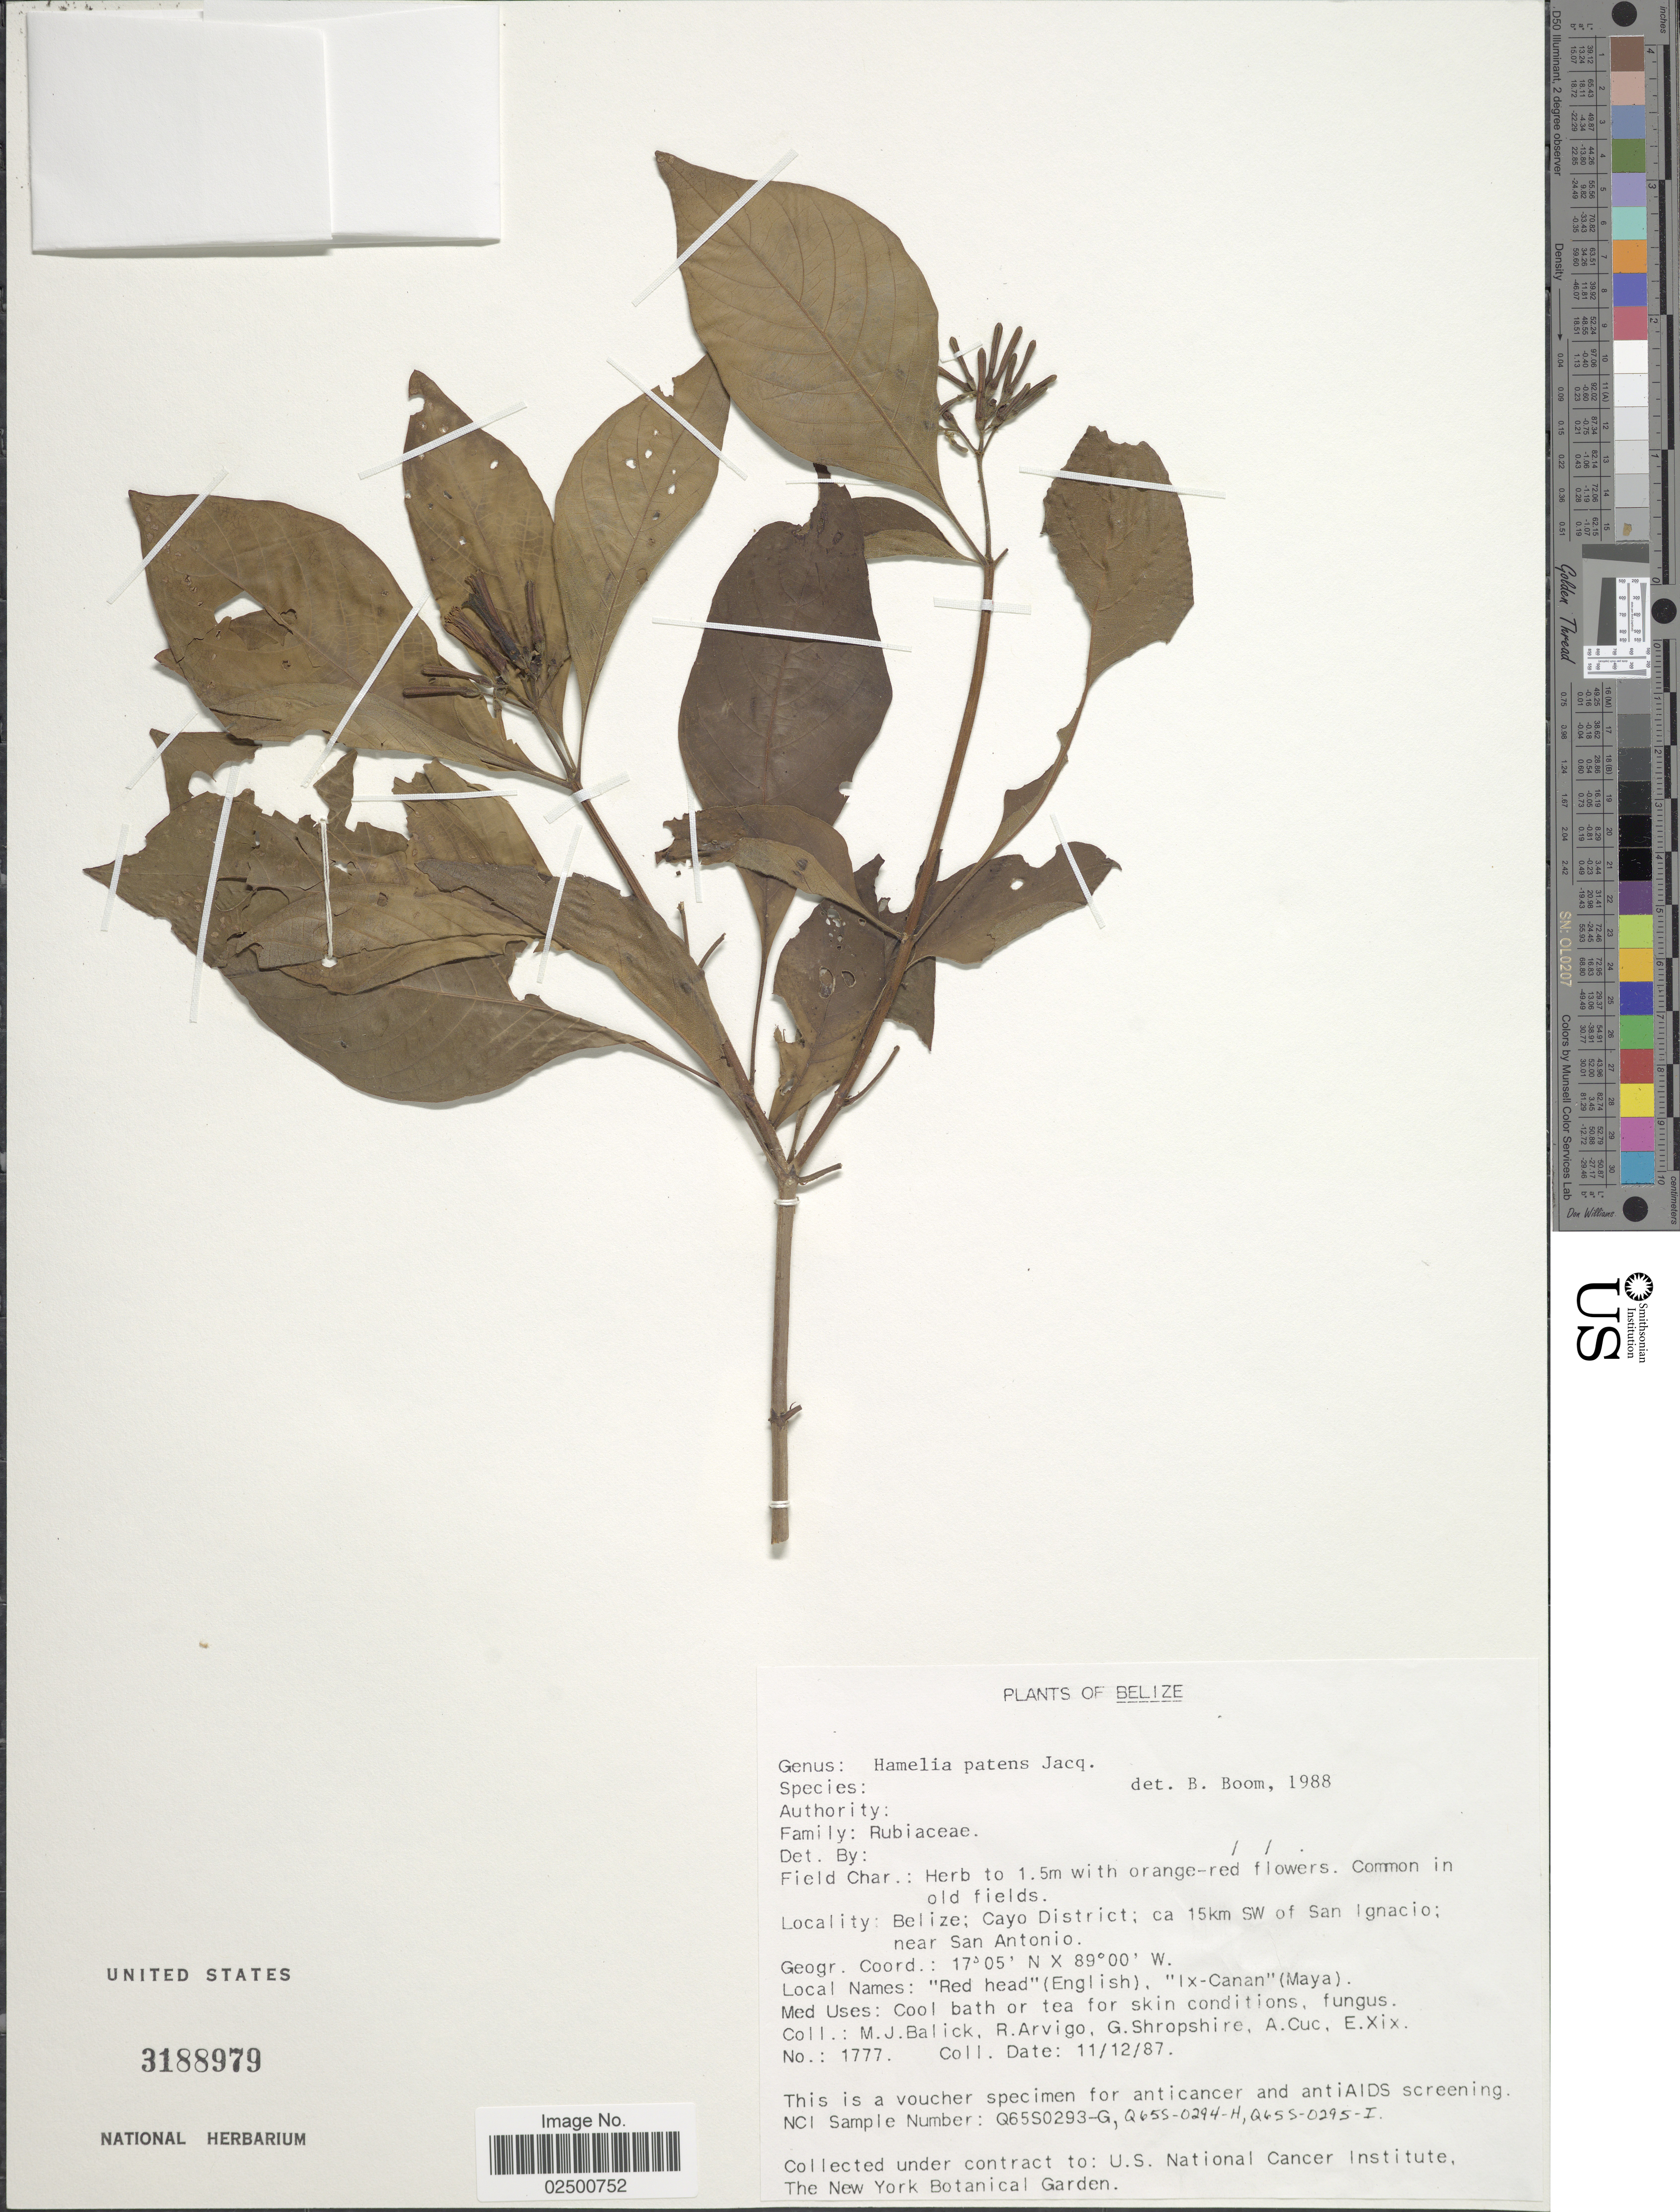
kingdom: Plantae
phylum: Tracheophyta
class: Magnoliopsida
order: Gentianales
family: Rubiaceae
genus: Hamelia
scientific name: Hamelia patens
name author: Jacq.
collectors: M. J. Balick, R. Arvigo, G. Shropshire, A. Cuc & E. Xix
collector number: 1777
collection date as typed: Transcribed d/m/y: 11/12/87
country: Belize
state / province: Cayo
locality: Cayo District; ca 15km SW of San Ignacio; near San Antonio.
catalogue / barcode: US 3188979